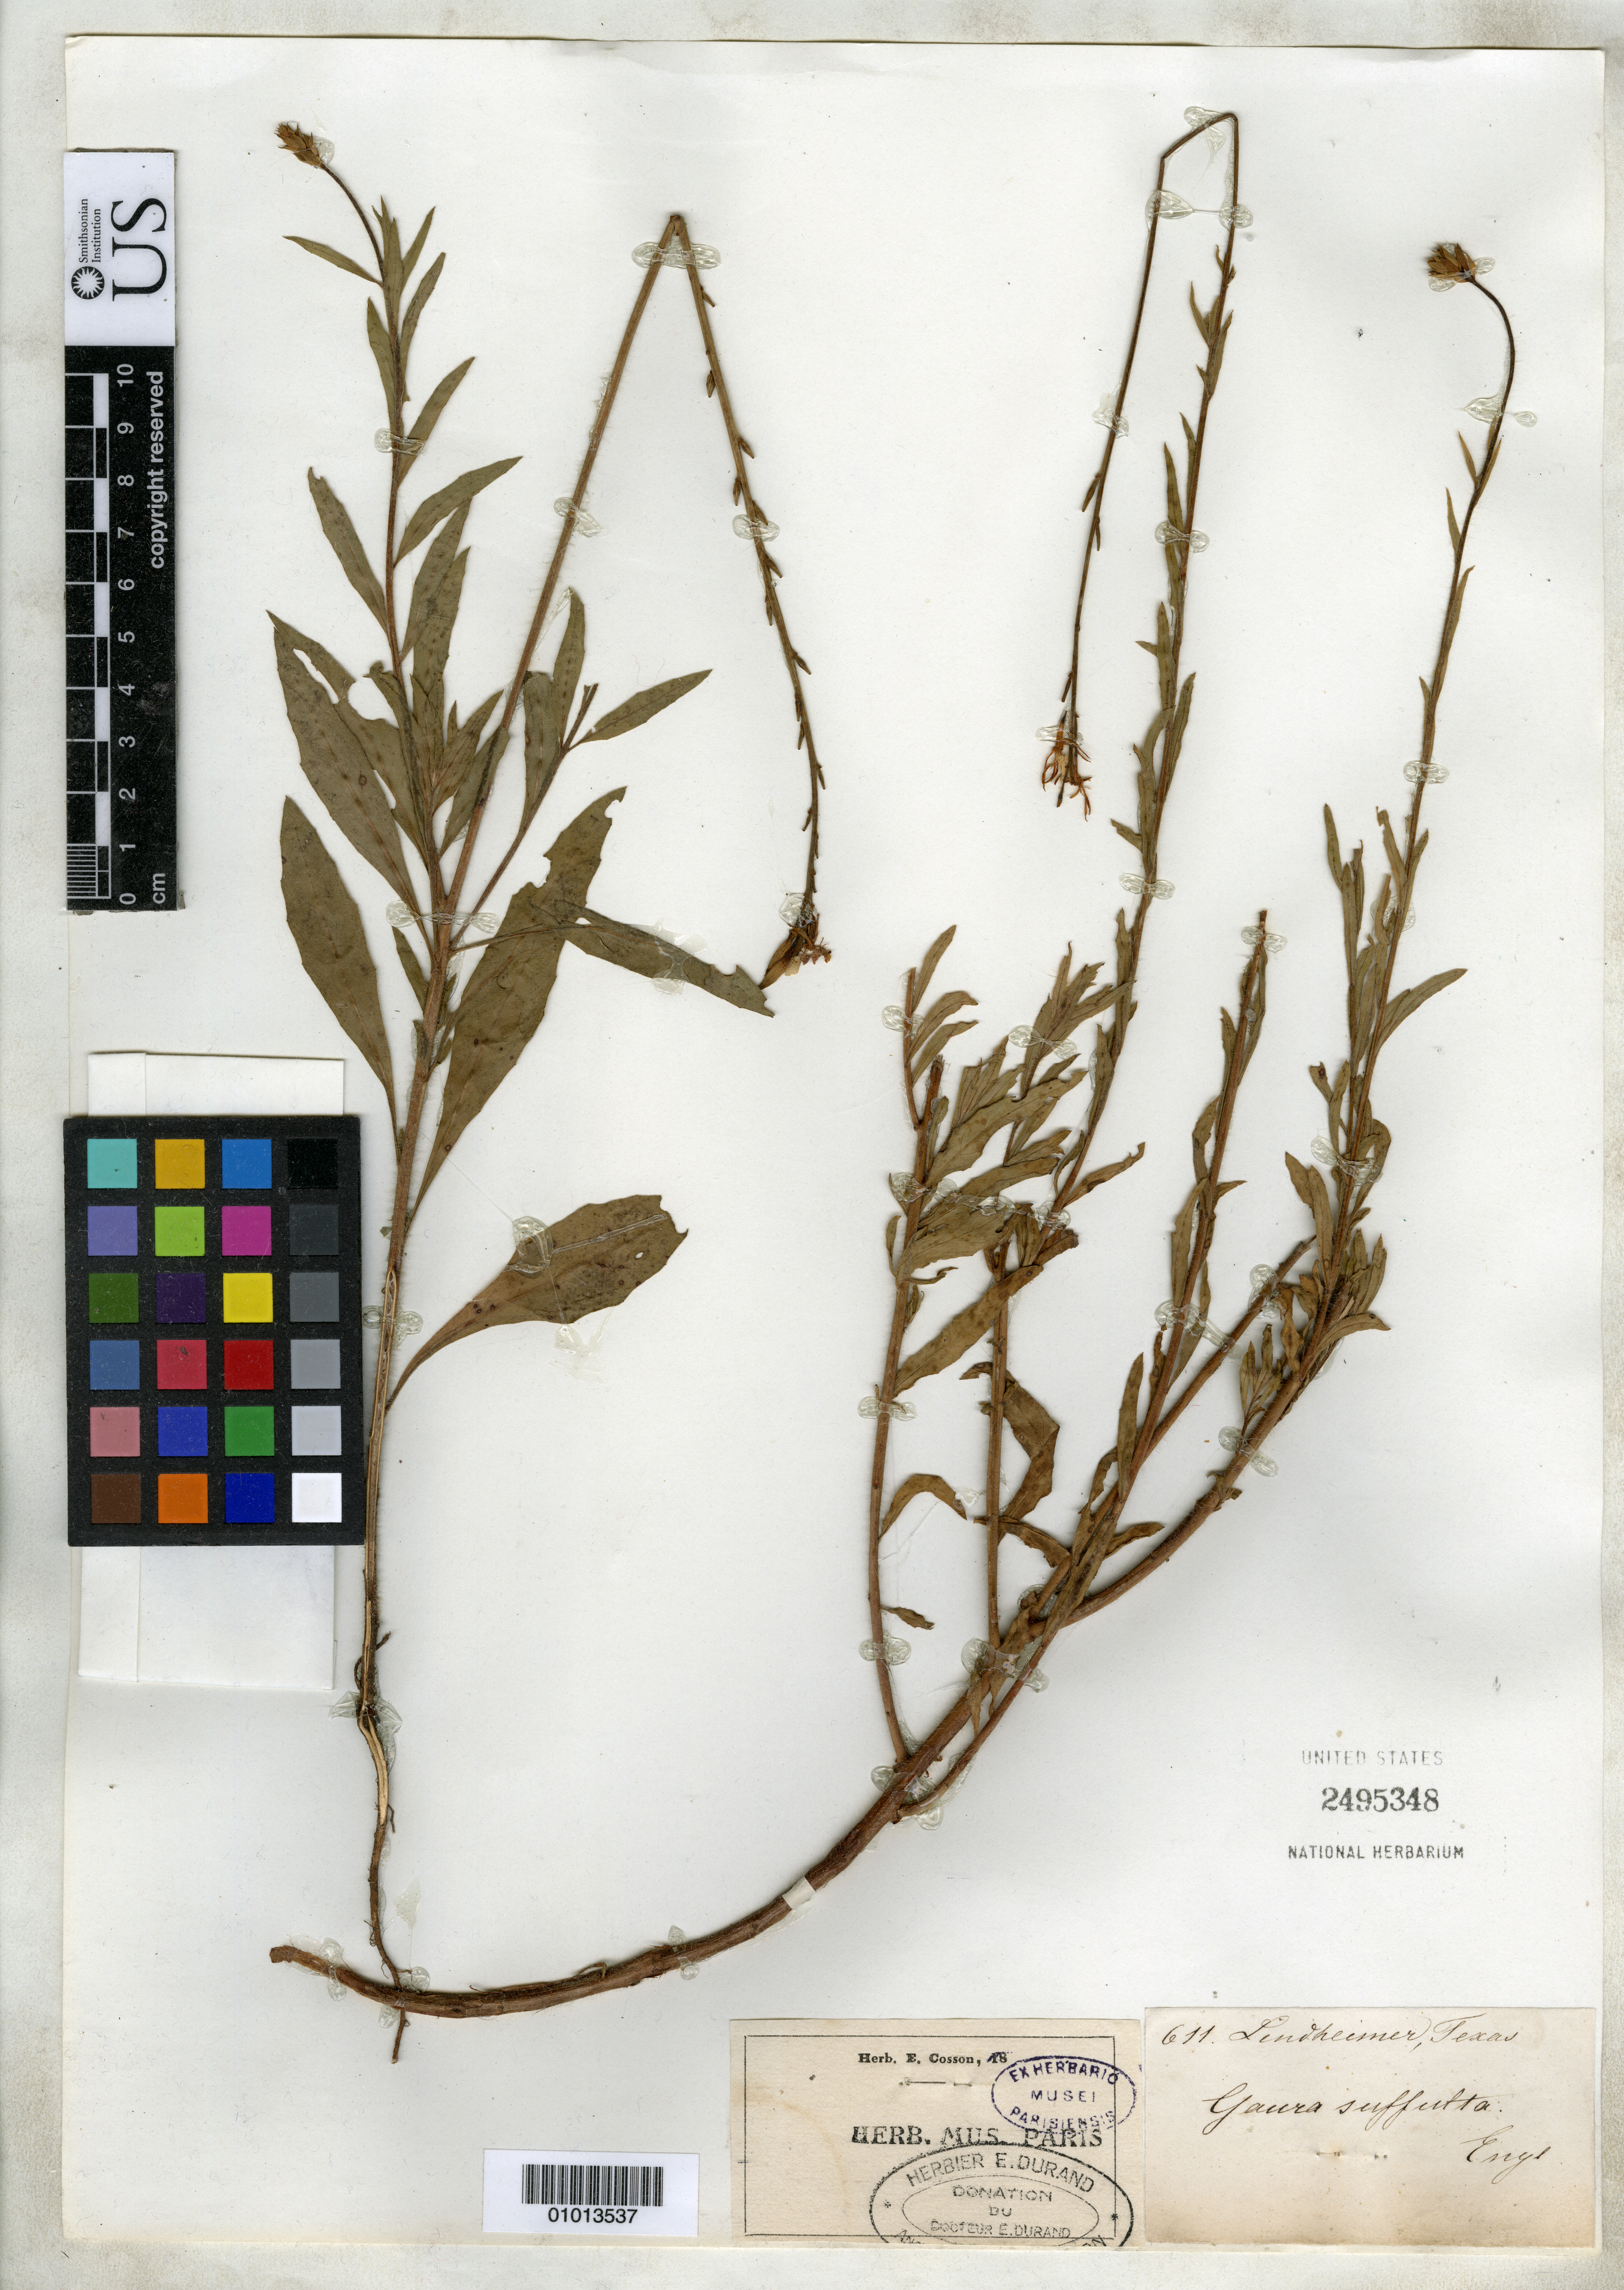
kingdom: Plantae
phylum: Tracheophyta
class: Magnoliopsida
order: Myrtales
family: Onagraceae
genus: Gaura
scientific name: Gaura suffulta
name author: Engelm. ex A. Gray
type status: Isolectotype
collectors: F. J. Lindheimer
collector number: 611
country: United States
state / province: Texas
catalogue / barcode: US 2495348